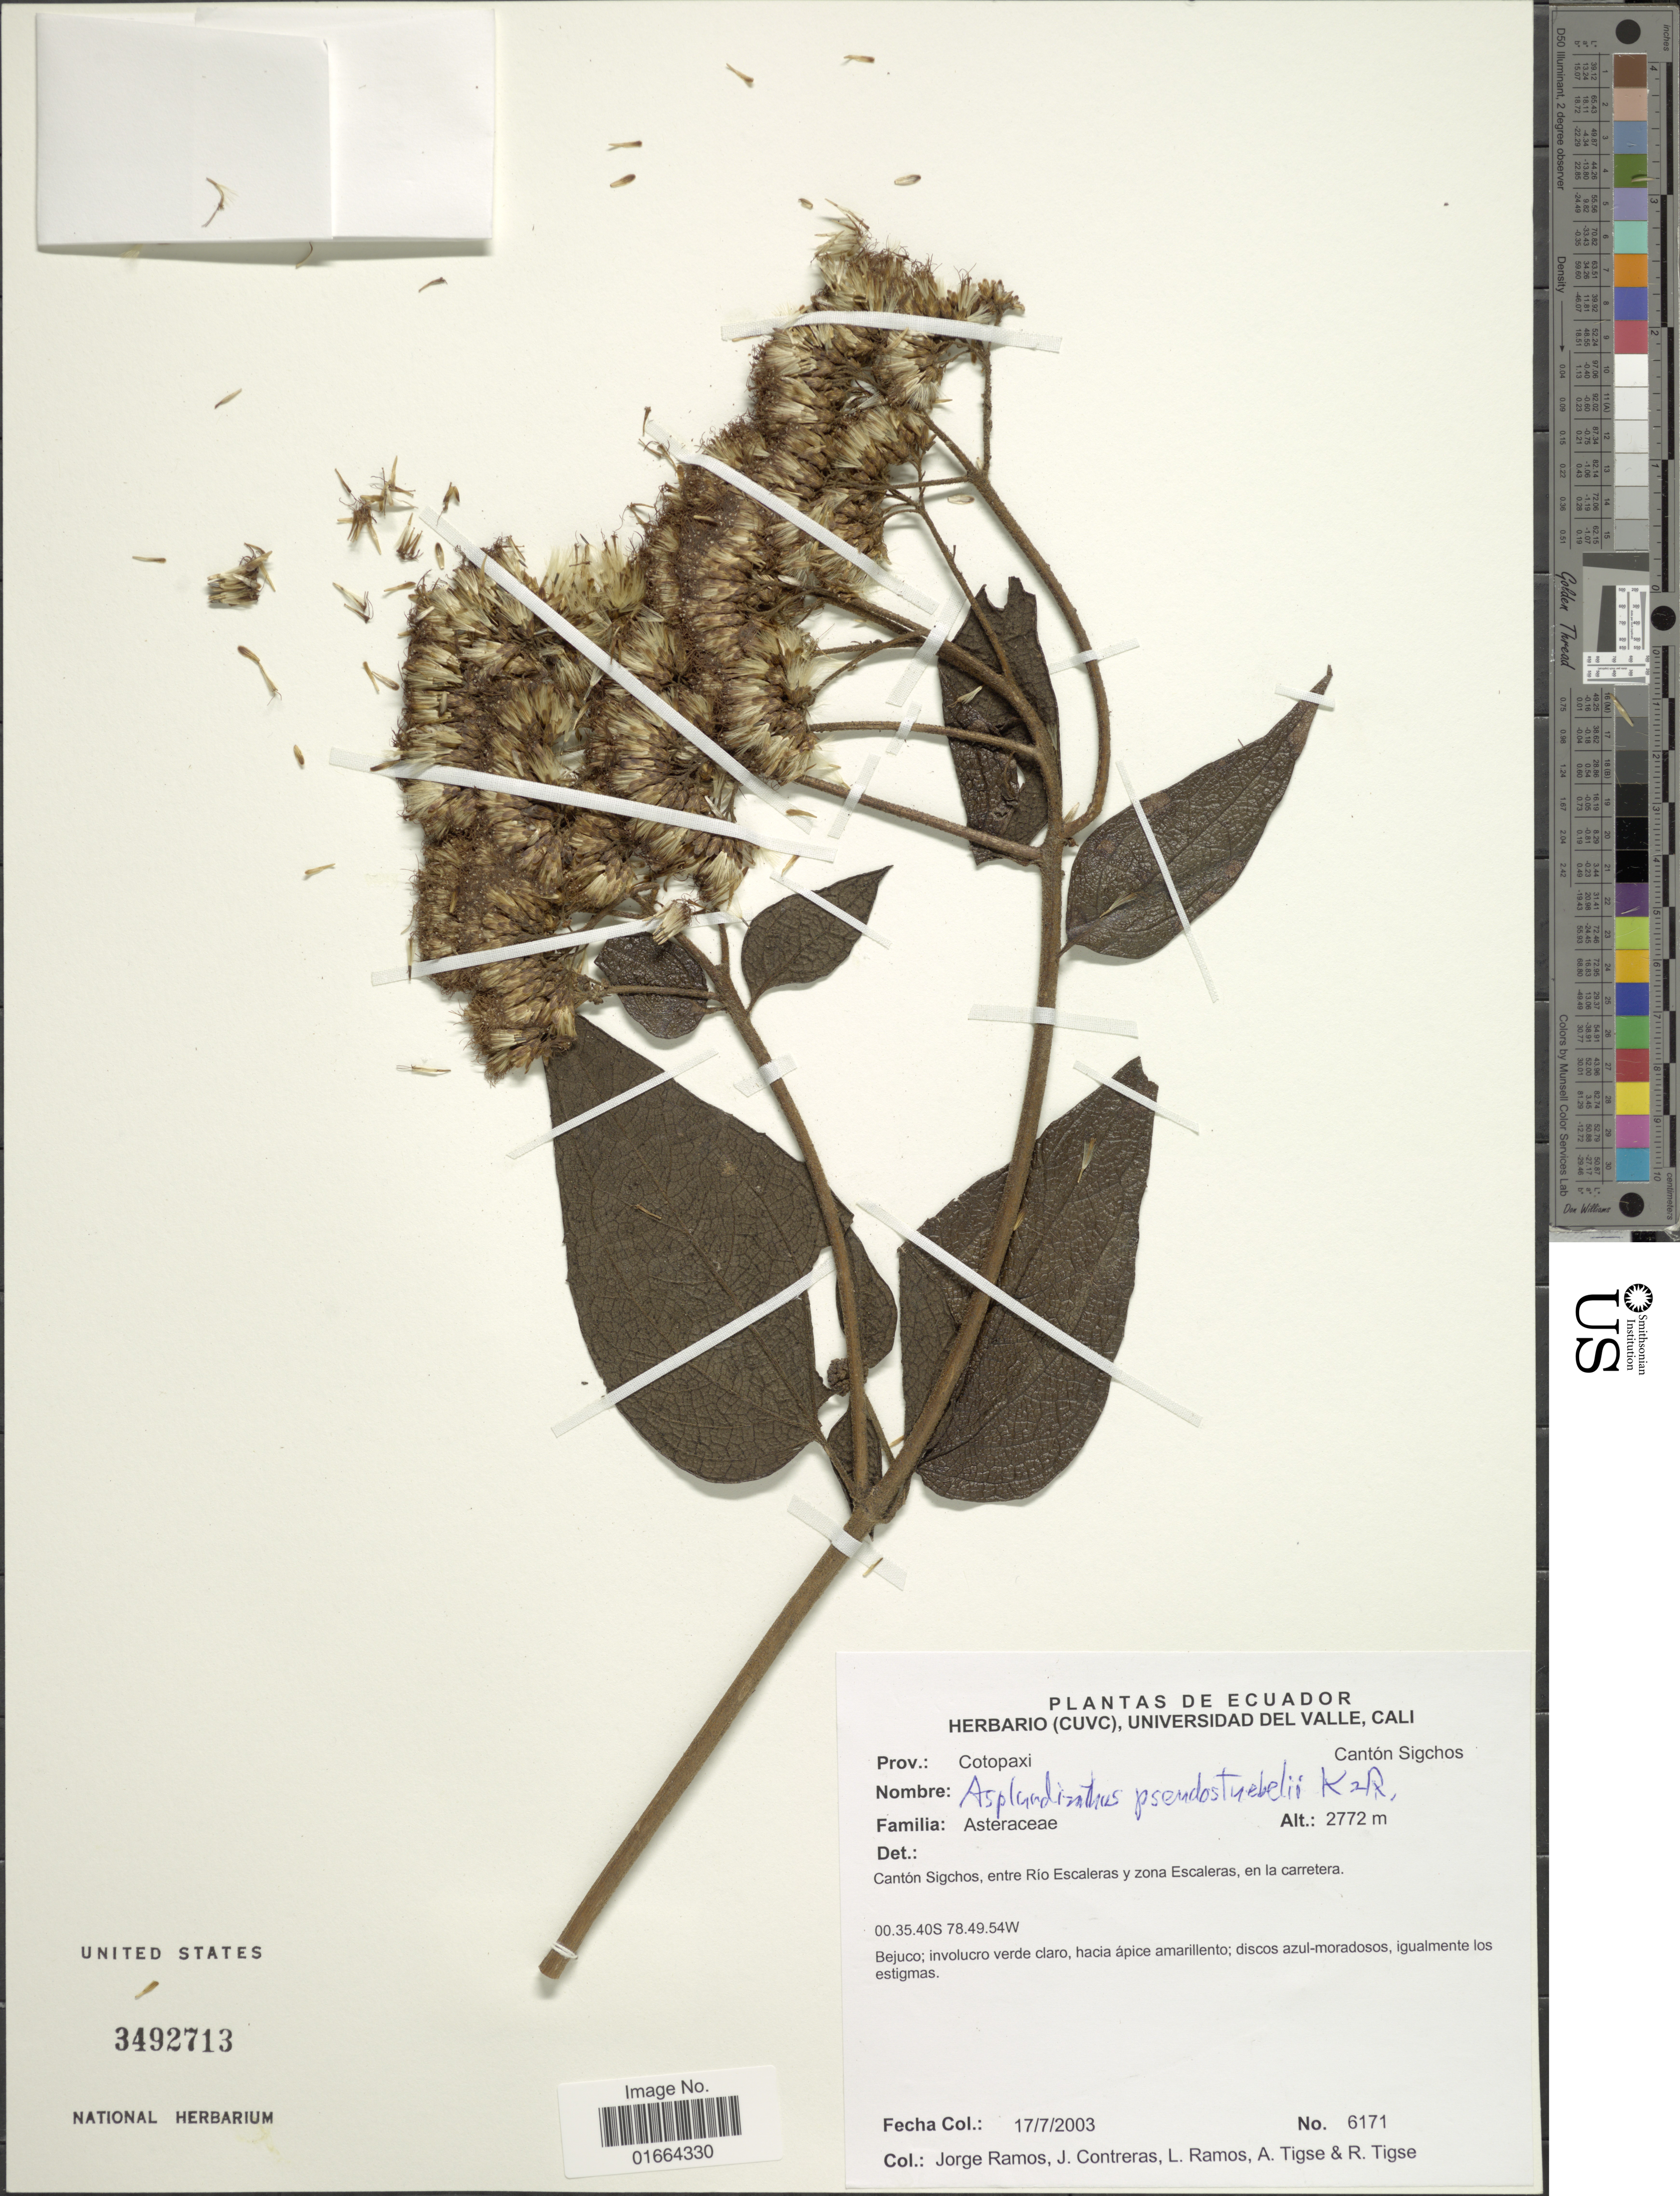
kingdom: Plantae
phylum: Tracheophyta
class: Magnoliopsida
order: Asterales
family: Asteraceae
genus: Asplundianthus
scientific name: Asplundianthus pseudostuebelii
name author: R.M. King & H. Rob.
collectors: J. Ramos, J. Contreras, L. Ramos, A. Tigse & R. Tigse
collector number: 6171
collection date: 2003-07-17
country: Ecuador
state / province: Cotopaxi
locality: Cantón Sigchos, entre Río Escalares y zona Escalares, en la carretera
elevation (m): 2772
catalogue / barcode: US 3492713